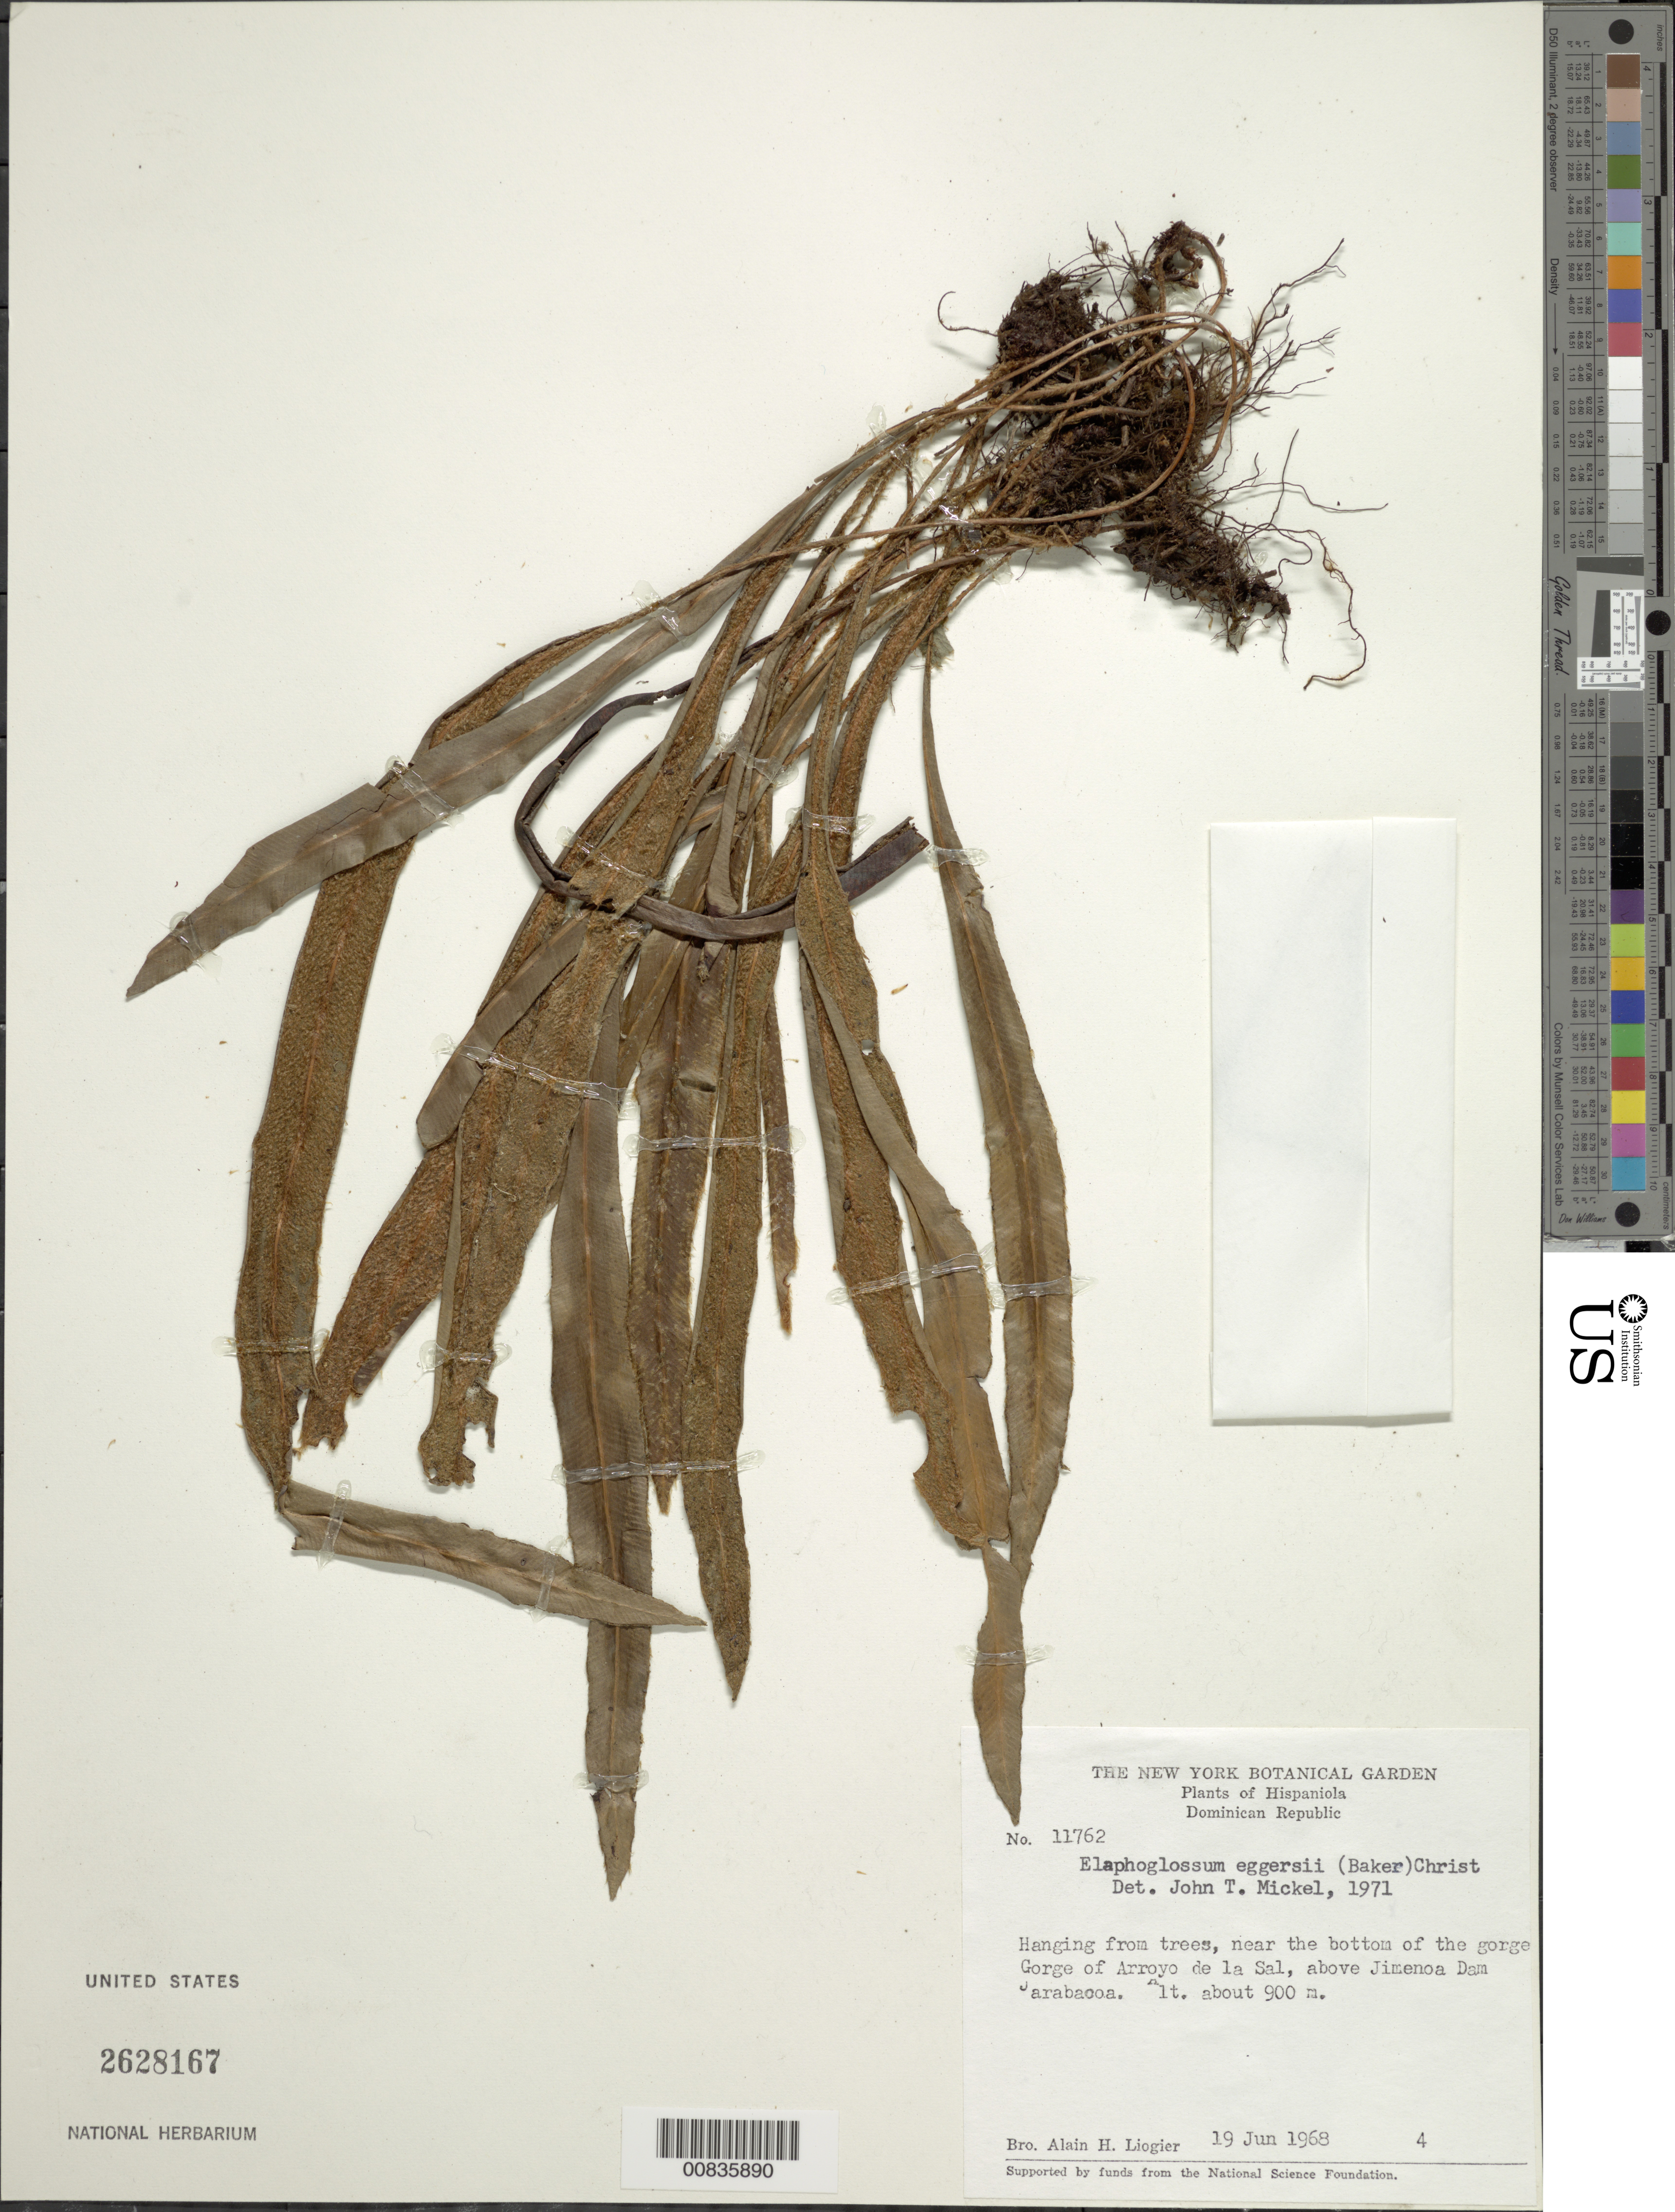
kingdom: Plantae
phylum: Tracheophyta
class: Polypodiopsida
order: Polypodiales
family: Dryopteridaceae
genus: Elaphoglossum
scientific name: Elaphoglossum eggersii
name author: (Baker) Christ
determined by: Mickel, J. T., (NY), New York Botanical Garden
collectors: A. H. Liogier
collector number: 11762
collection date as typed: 19 Jun 1968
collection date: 1968-06-19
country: Dominican Republic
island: Hispaniola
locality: Arroyo de la Sal, above Jimenoa Dam, Jarabacoa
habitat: Hanging from trees near bottom of gorge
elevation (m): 900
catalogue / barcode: US 2628167